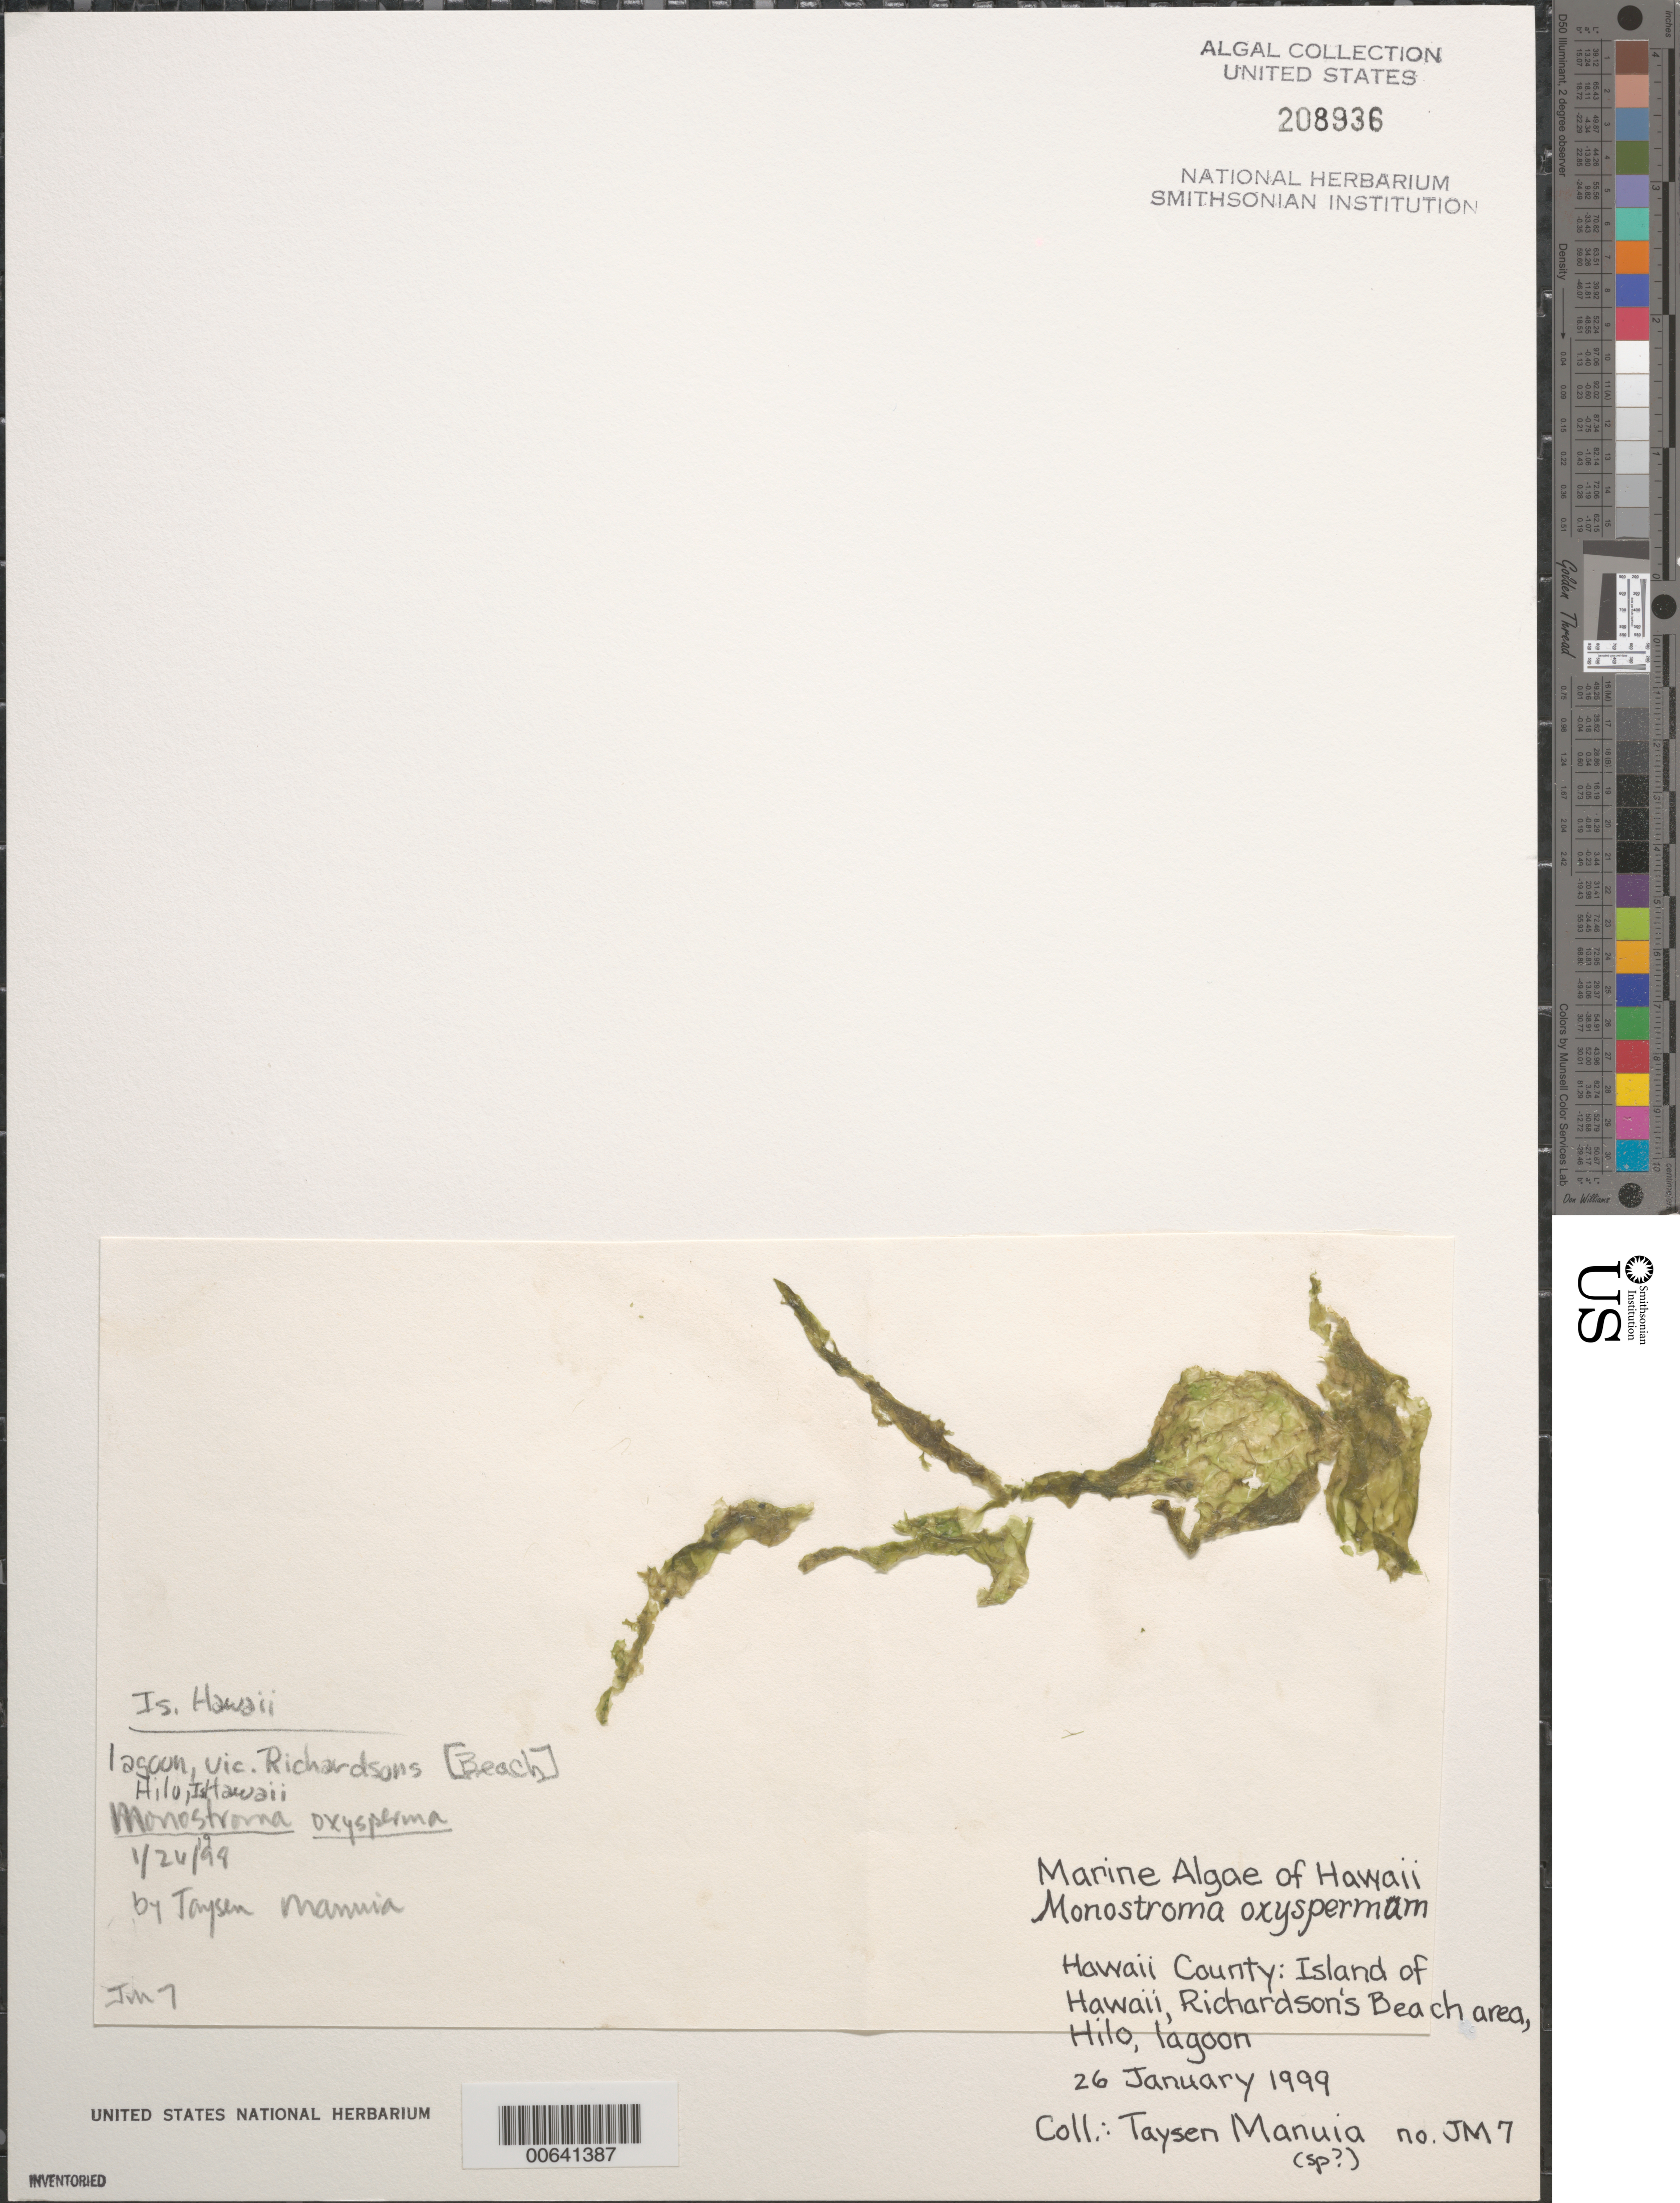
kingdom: Plantae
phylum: Chlorophyta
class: Ulvophyceae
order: Ulvales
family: Gayraliaceae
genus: Gayralia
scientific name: Gayralia oxysperma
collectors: T. Manuia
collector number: JM 7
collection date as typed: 26 Jan 1999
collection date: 1999-01-26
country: United States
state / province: Hawaii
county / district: Hawaii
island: Hawaii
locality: Richardson's Beach area, Hilo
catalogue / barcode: US 208936